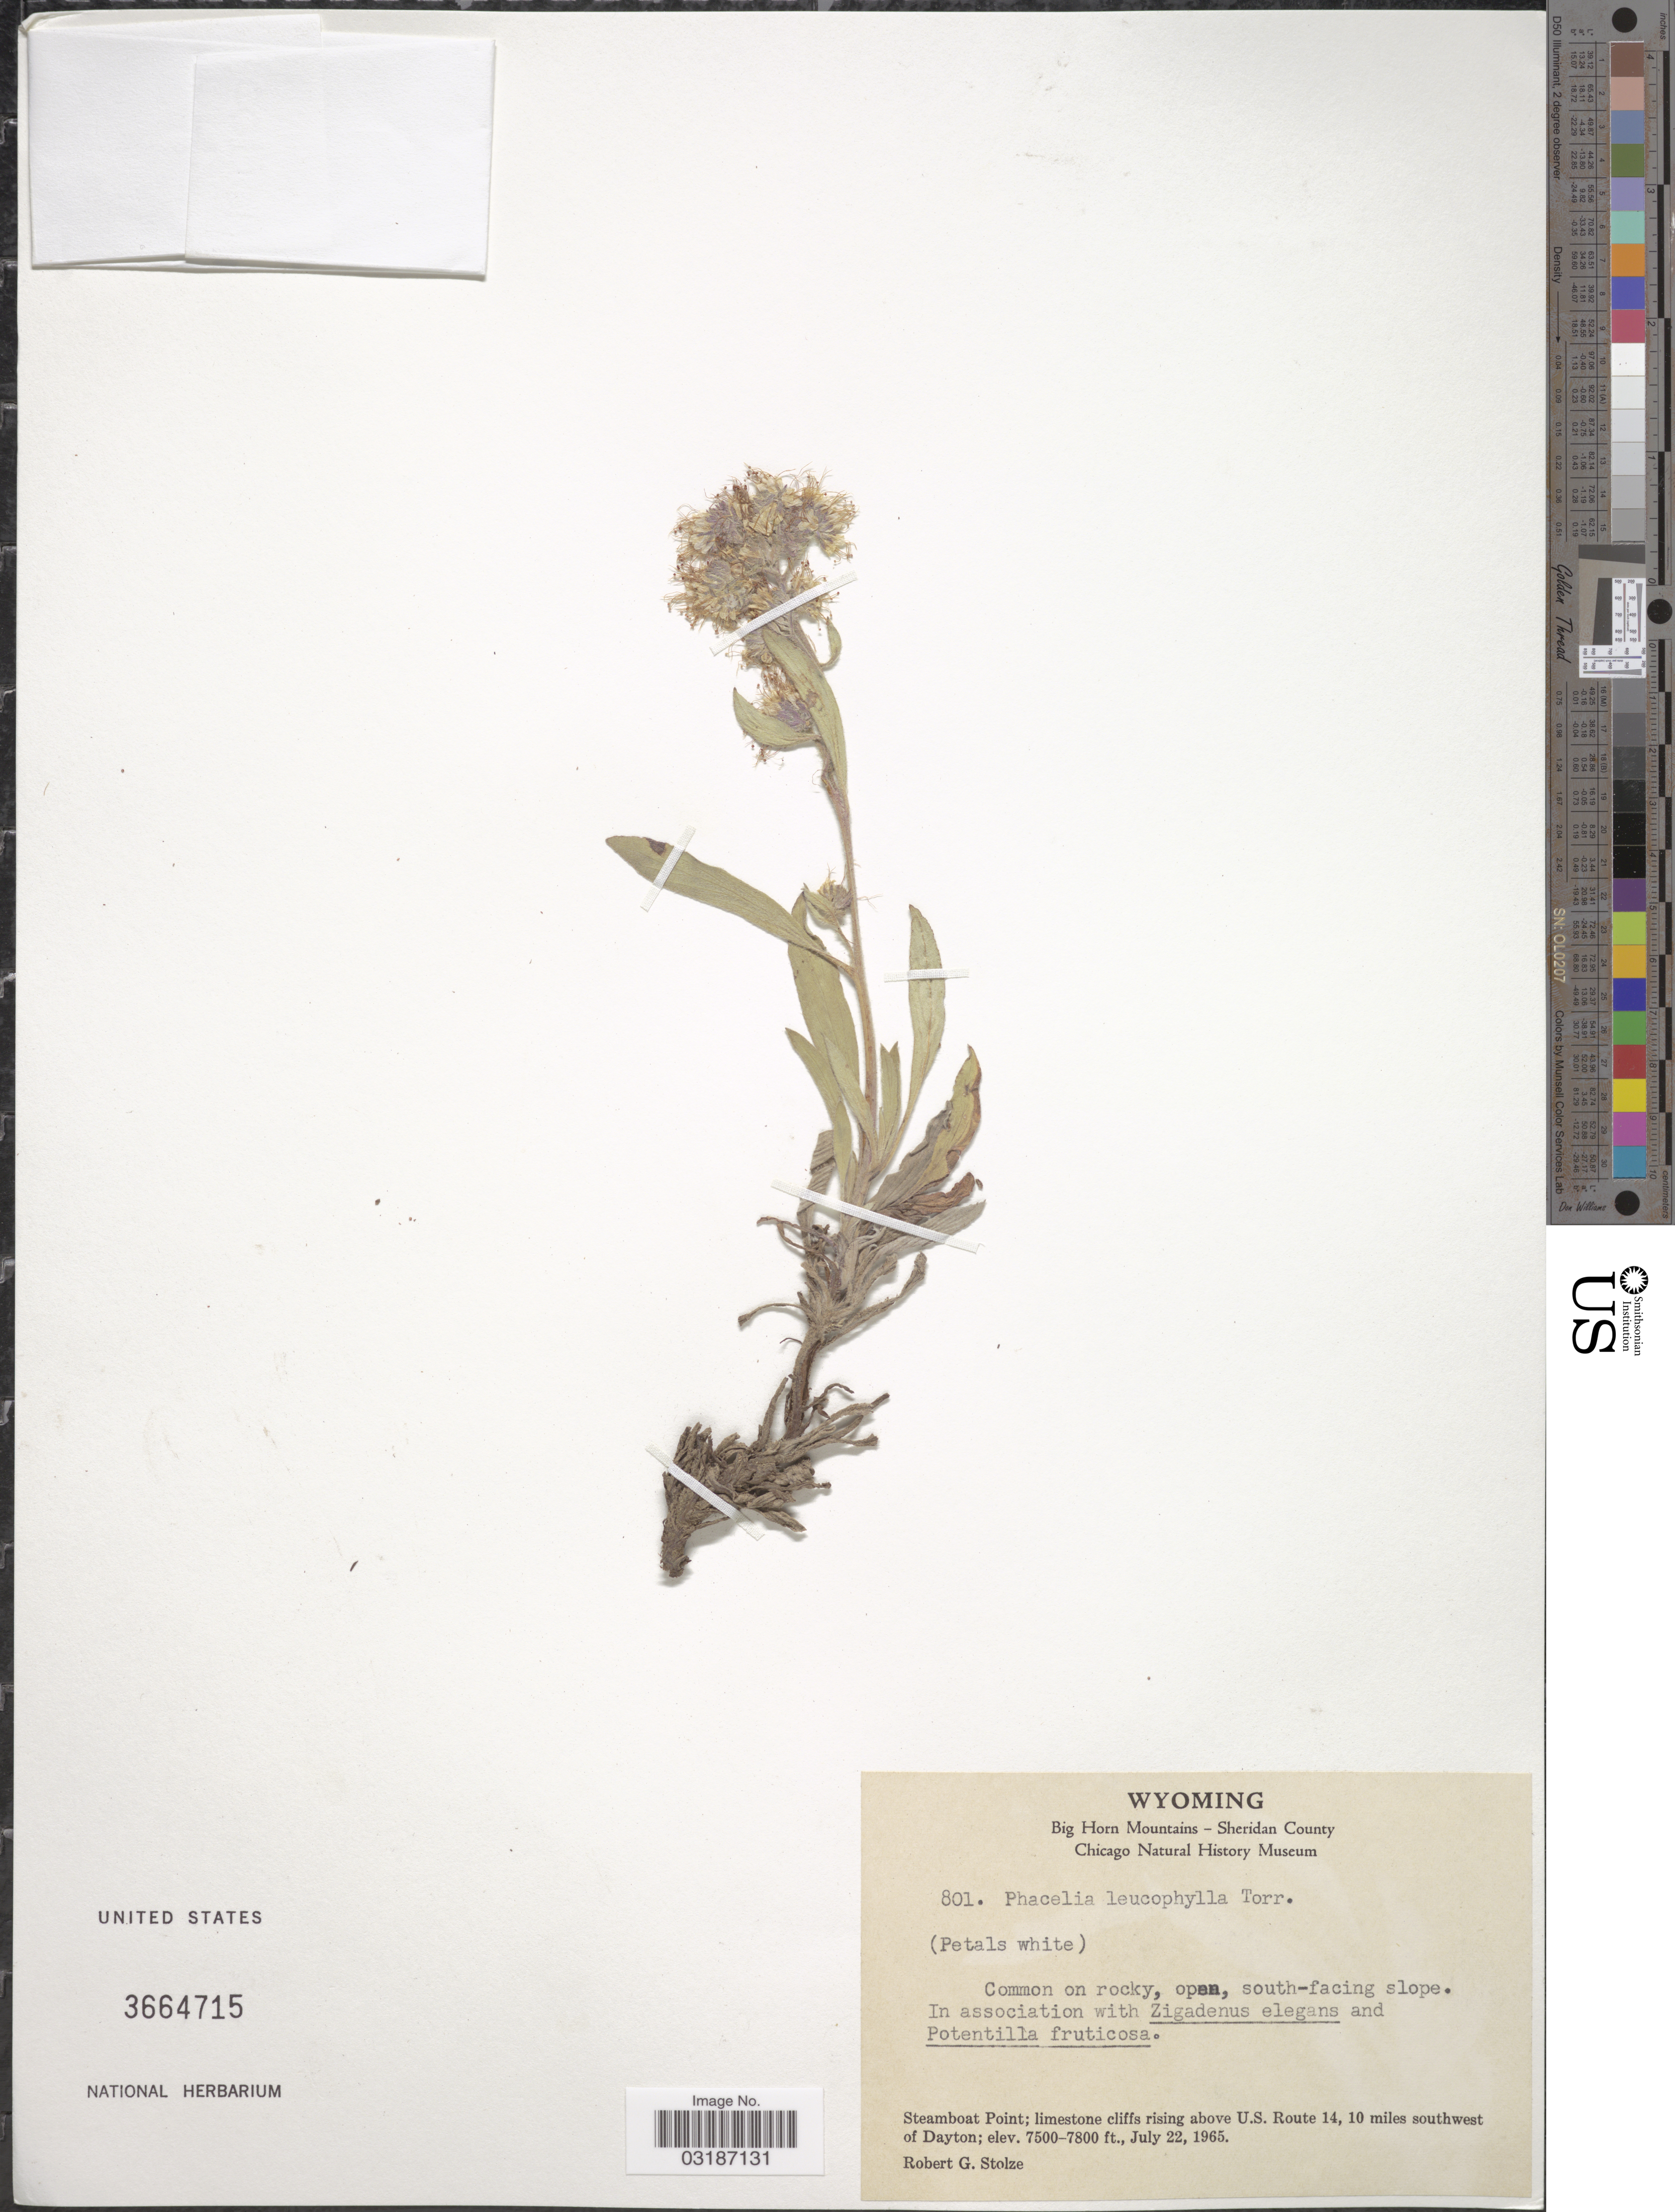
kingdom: Plantae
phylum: Tracheophyta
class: Magnoliopsida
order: Boraginales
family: Hydrophyllaceae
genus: Phacelia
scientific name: Phacelia leucophylla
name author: Torr.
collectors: R. G. Stolze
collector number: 801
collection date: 1965-07-22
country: United States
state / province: Wyoming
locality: Big Horn Mountains - Sheridan County. Steamboat Point; limestone cliffs rising above U.S. Route 14, 10 miles southwest of Dayton.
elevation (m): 2286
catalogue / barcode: US 3664715